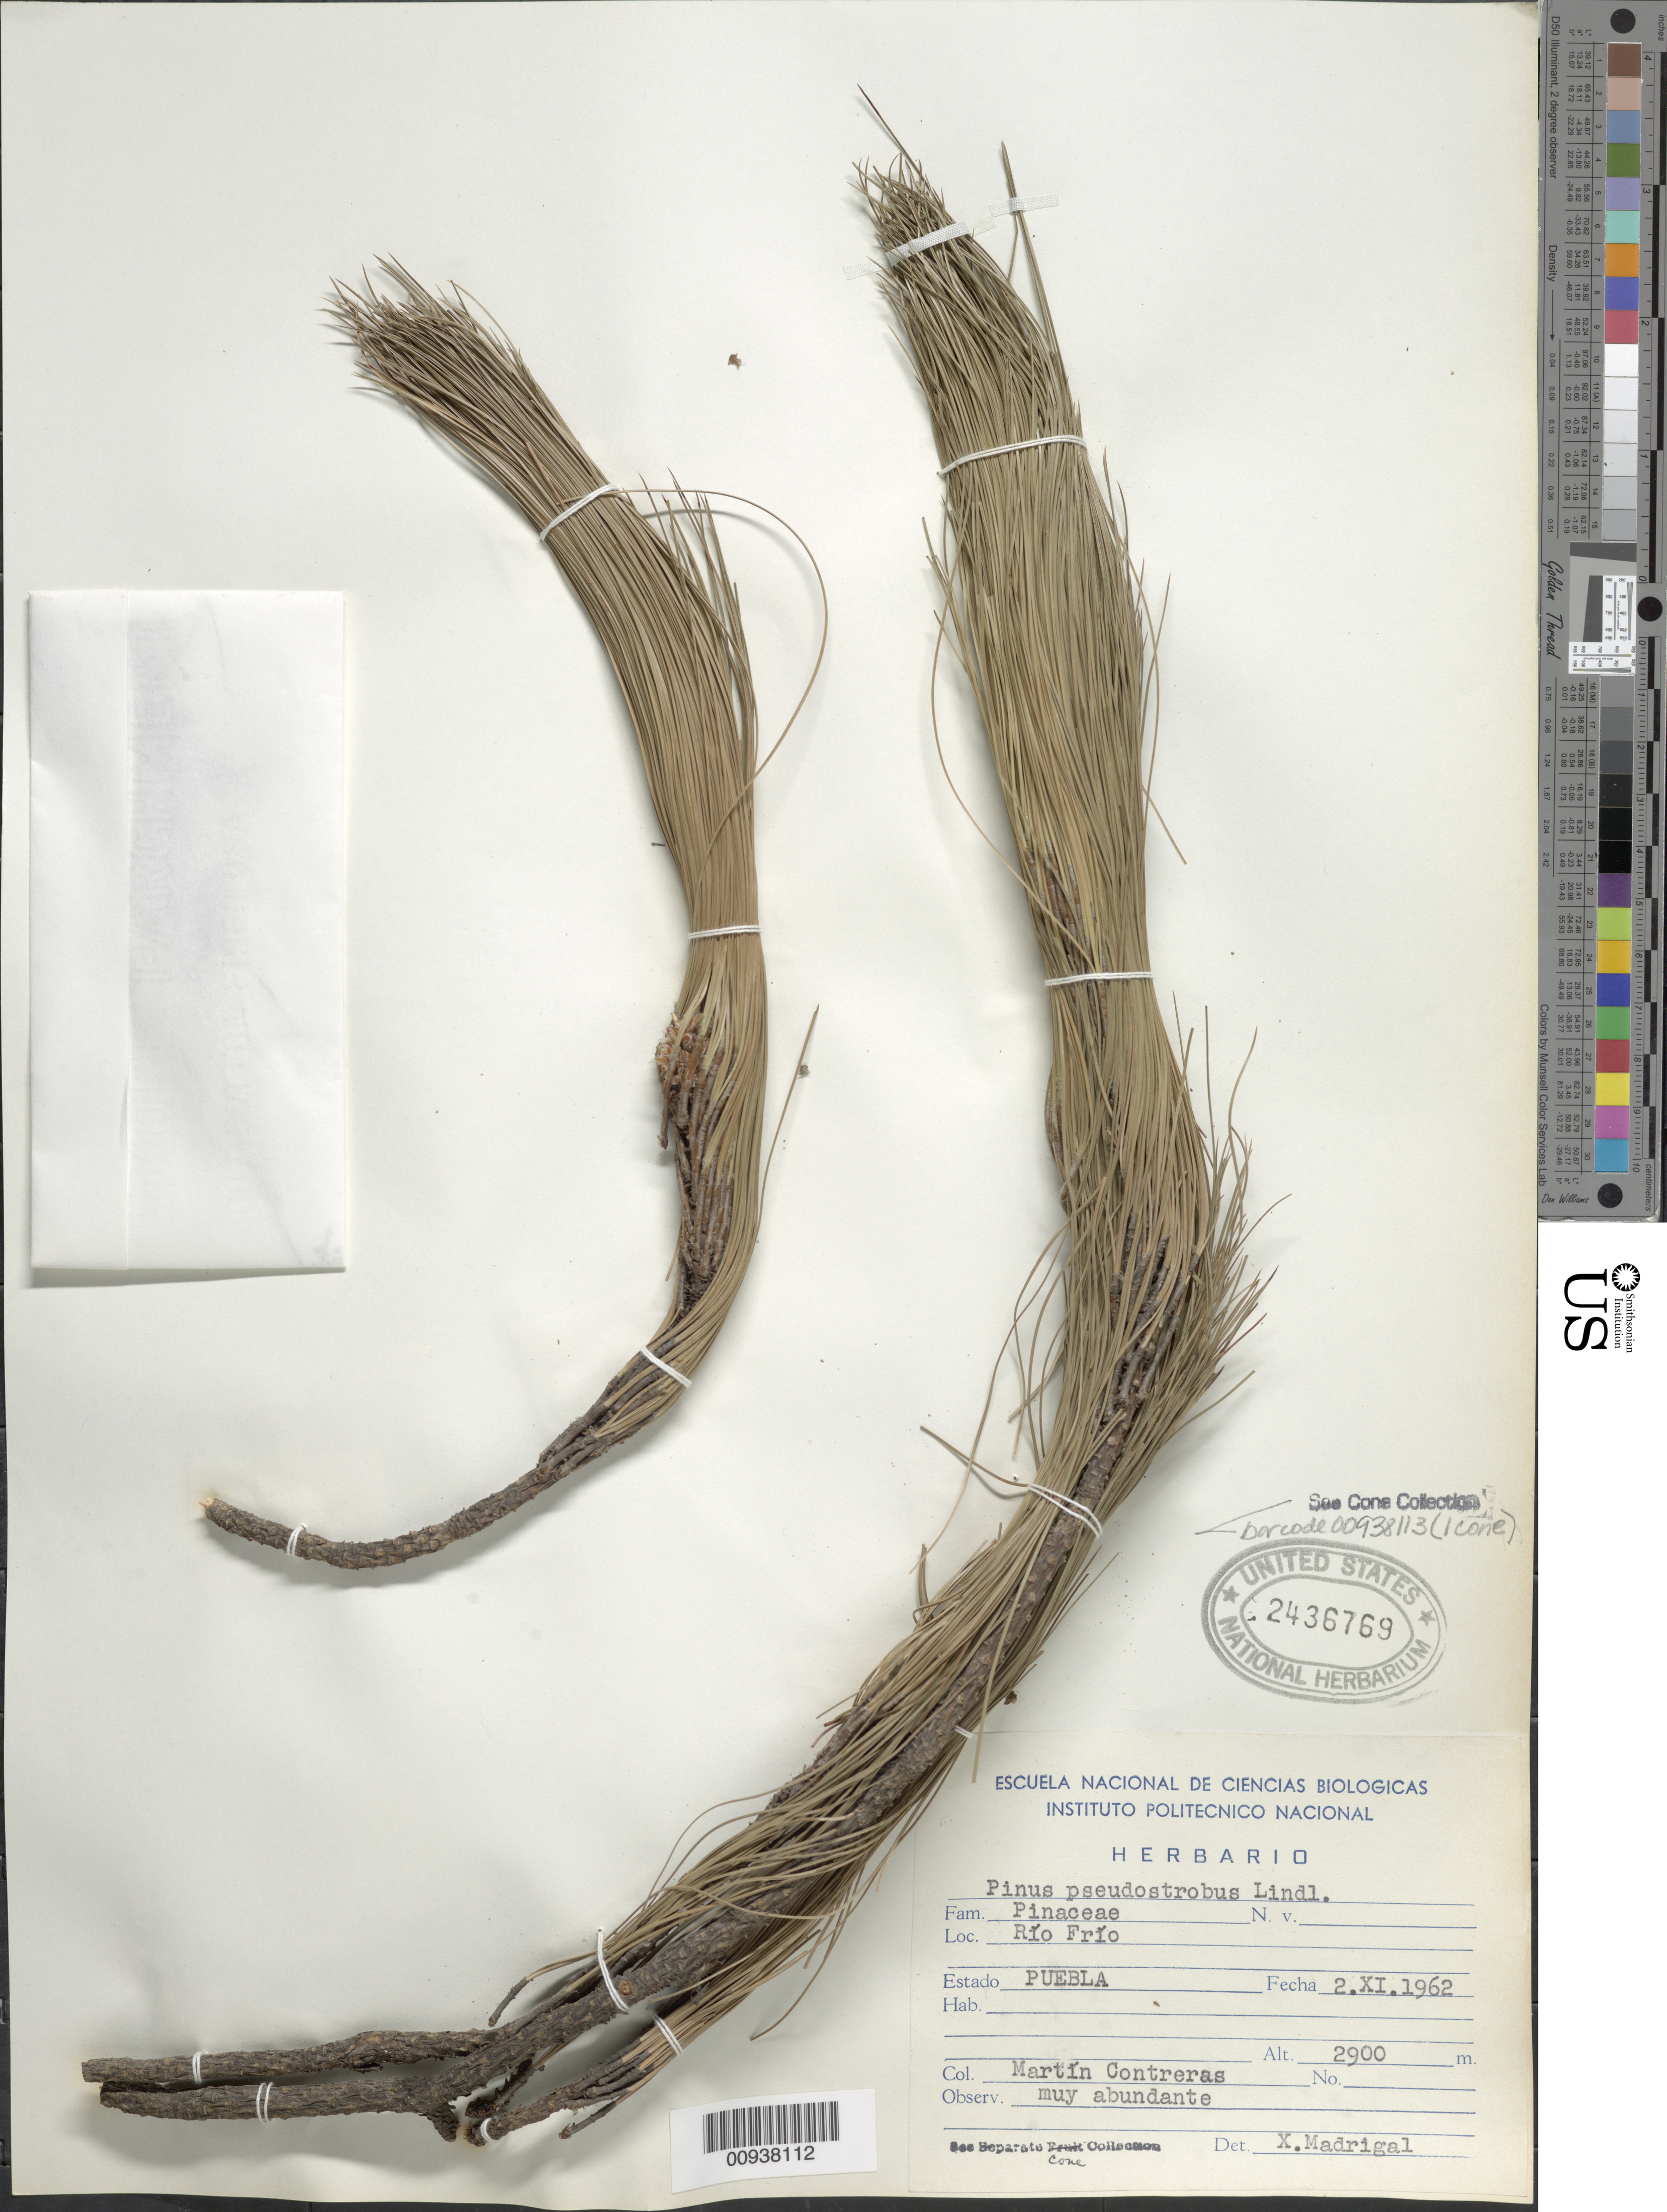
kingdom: Plantae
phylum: Tracheophyta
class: Pinopsida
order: Pinales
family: Pinaceae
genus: Pinus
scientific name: Pinus pseudostrobus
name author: Lindl.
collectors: Contreras, M.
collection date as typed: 02 Nov 1962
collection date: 1962-11-02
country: Mexico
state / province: Puebla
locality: Río Frío.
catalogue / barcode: US 2436769